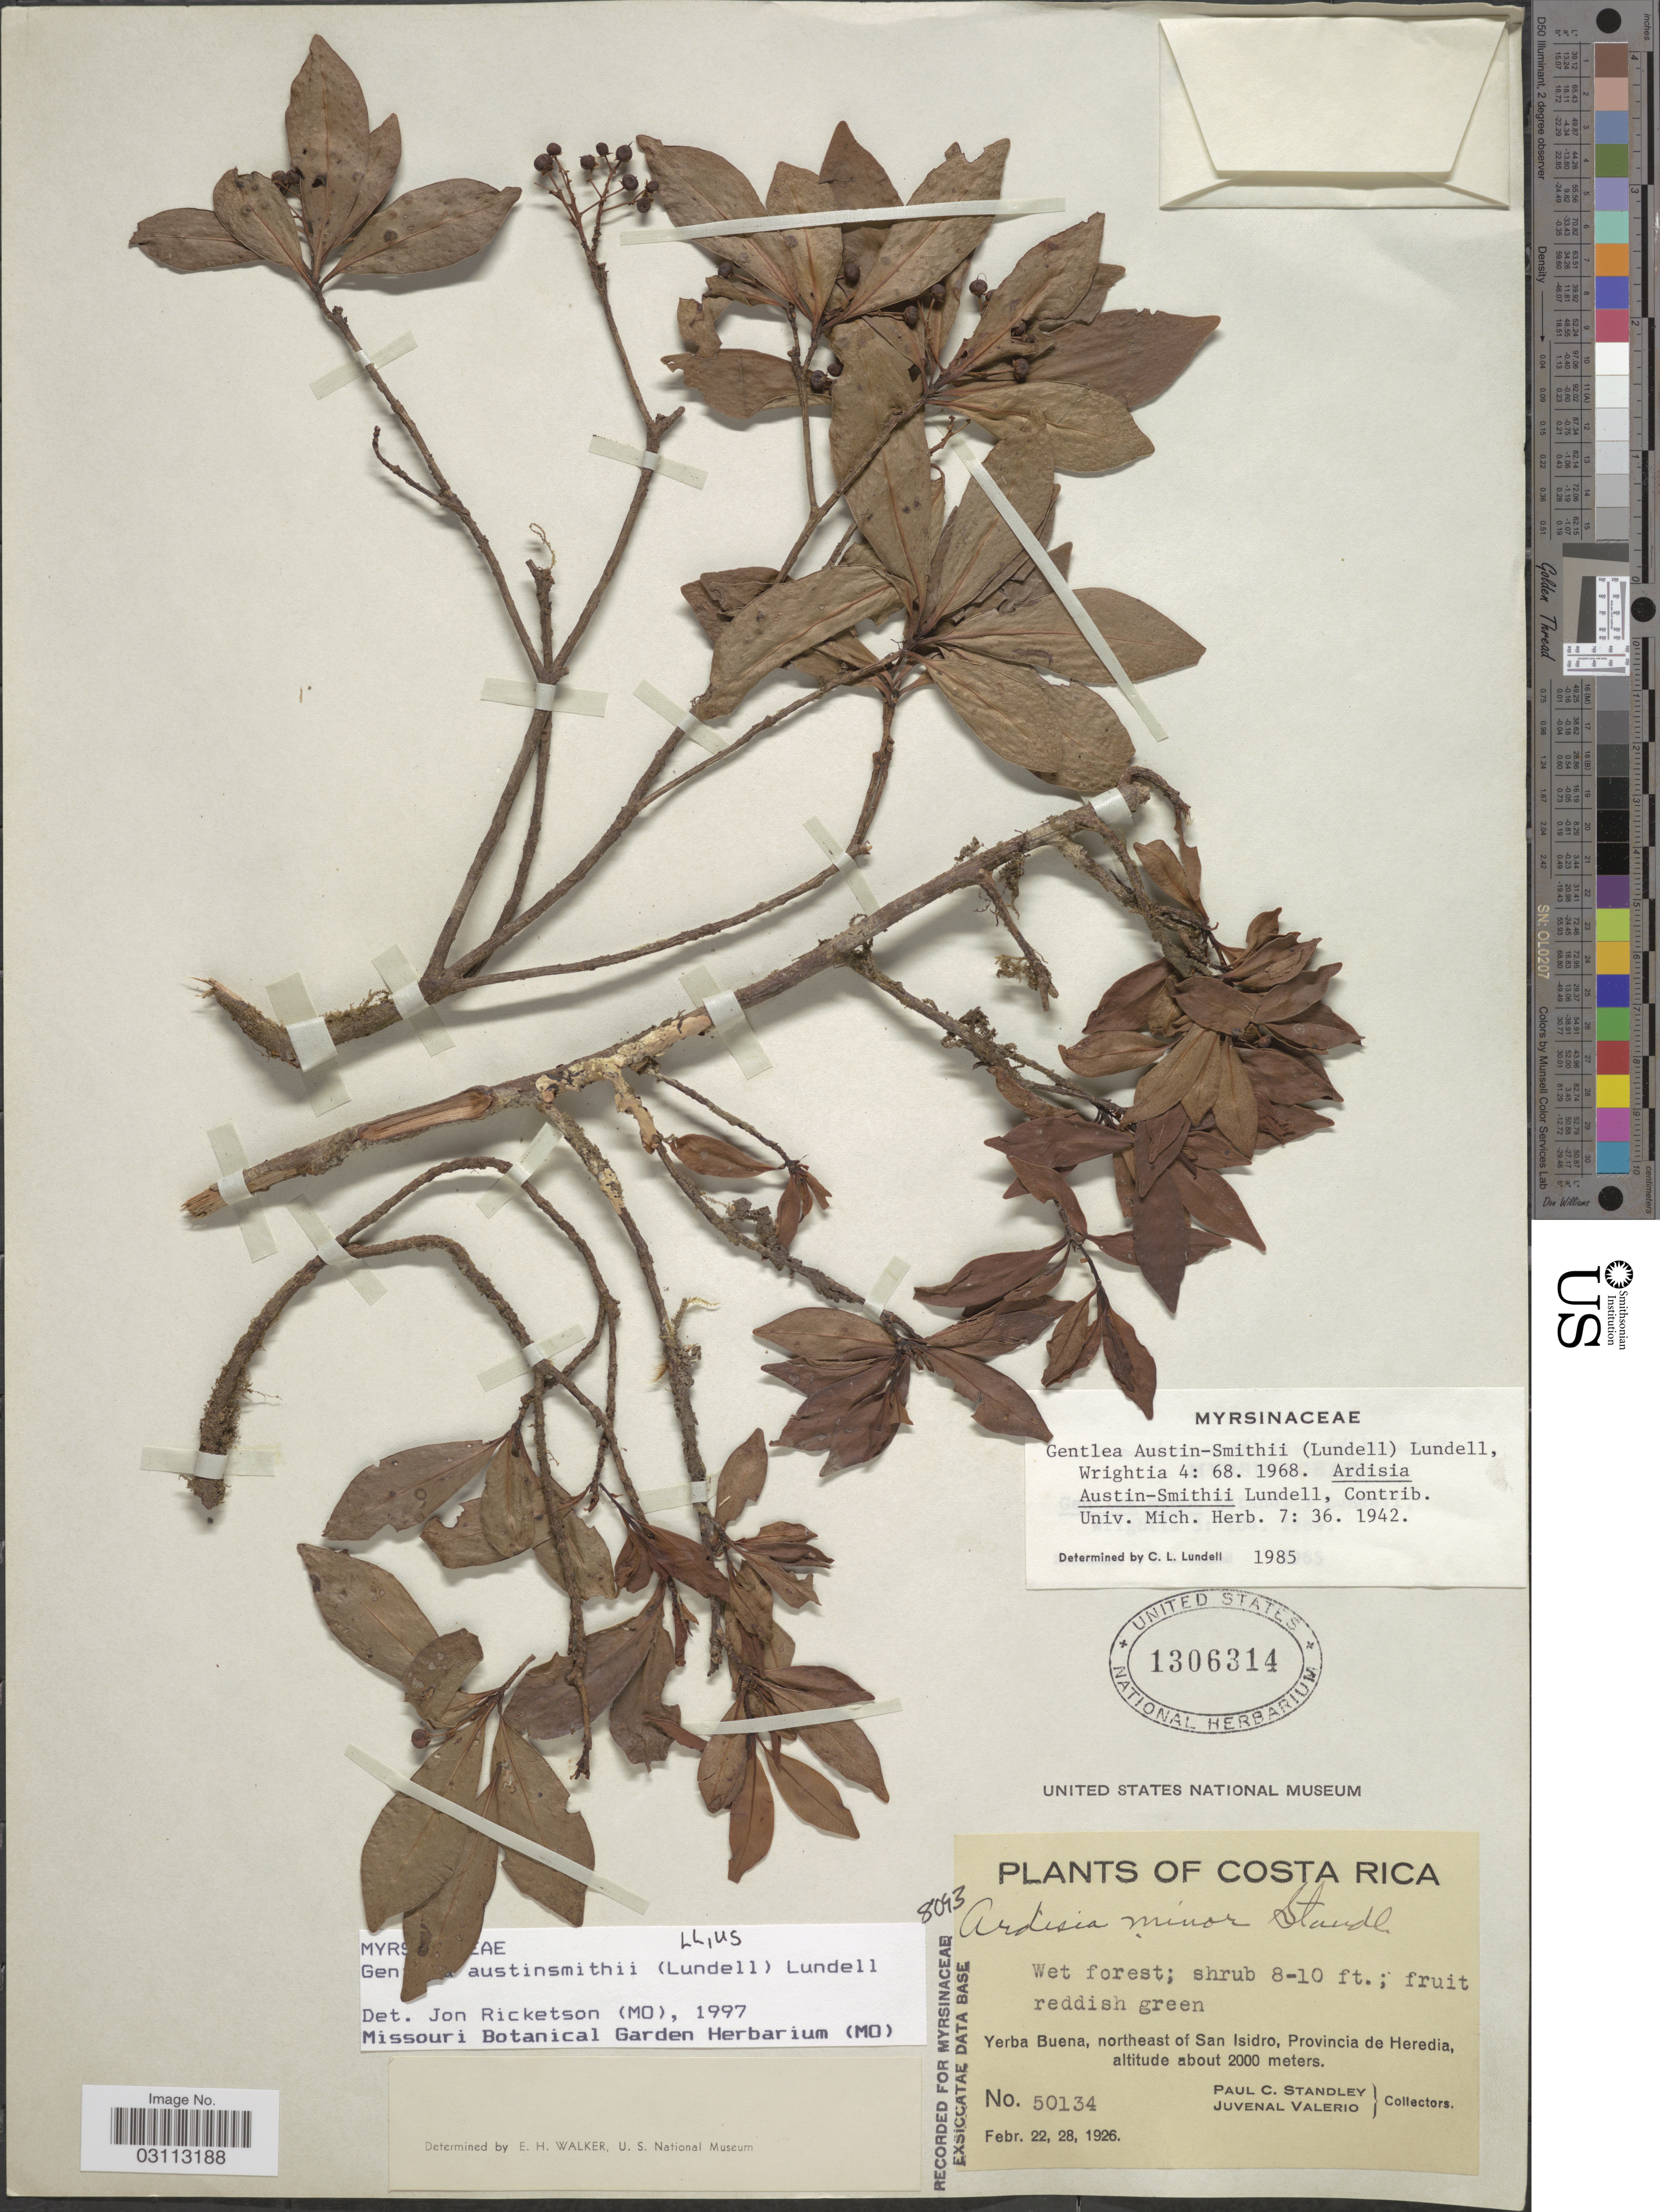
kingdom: Plantae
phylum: Tracheophyta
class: Magnoliopsida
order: Ericales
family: Primulaceae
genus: Gentlea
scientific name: Gentlea austin-smithii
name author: (Lundell) Lundell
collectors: P. C. Standley & J. Valerio R.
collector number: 50134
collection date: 1926-02-22/1926-02-28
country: Costa Rica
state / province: Heredia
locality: Yerba Buena, northeast of San Isidro, Provincia de Heredia.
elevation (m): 2000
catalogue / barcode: US 1306314